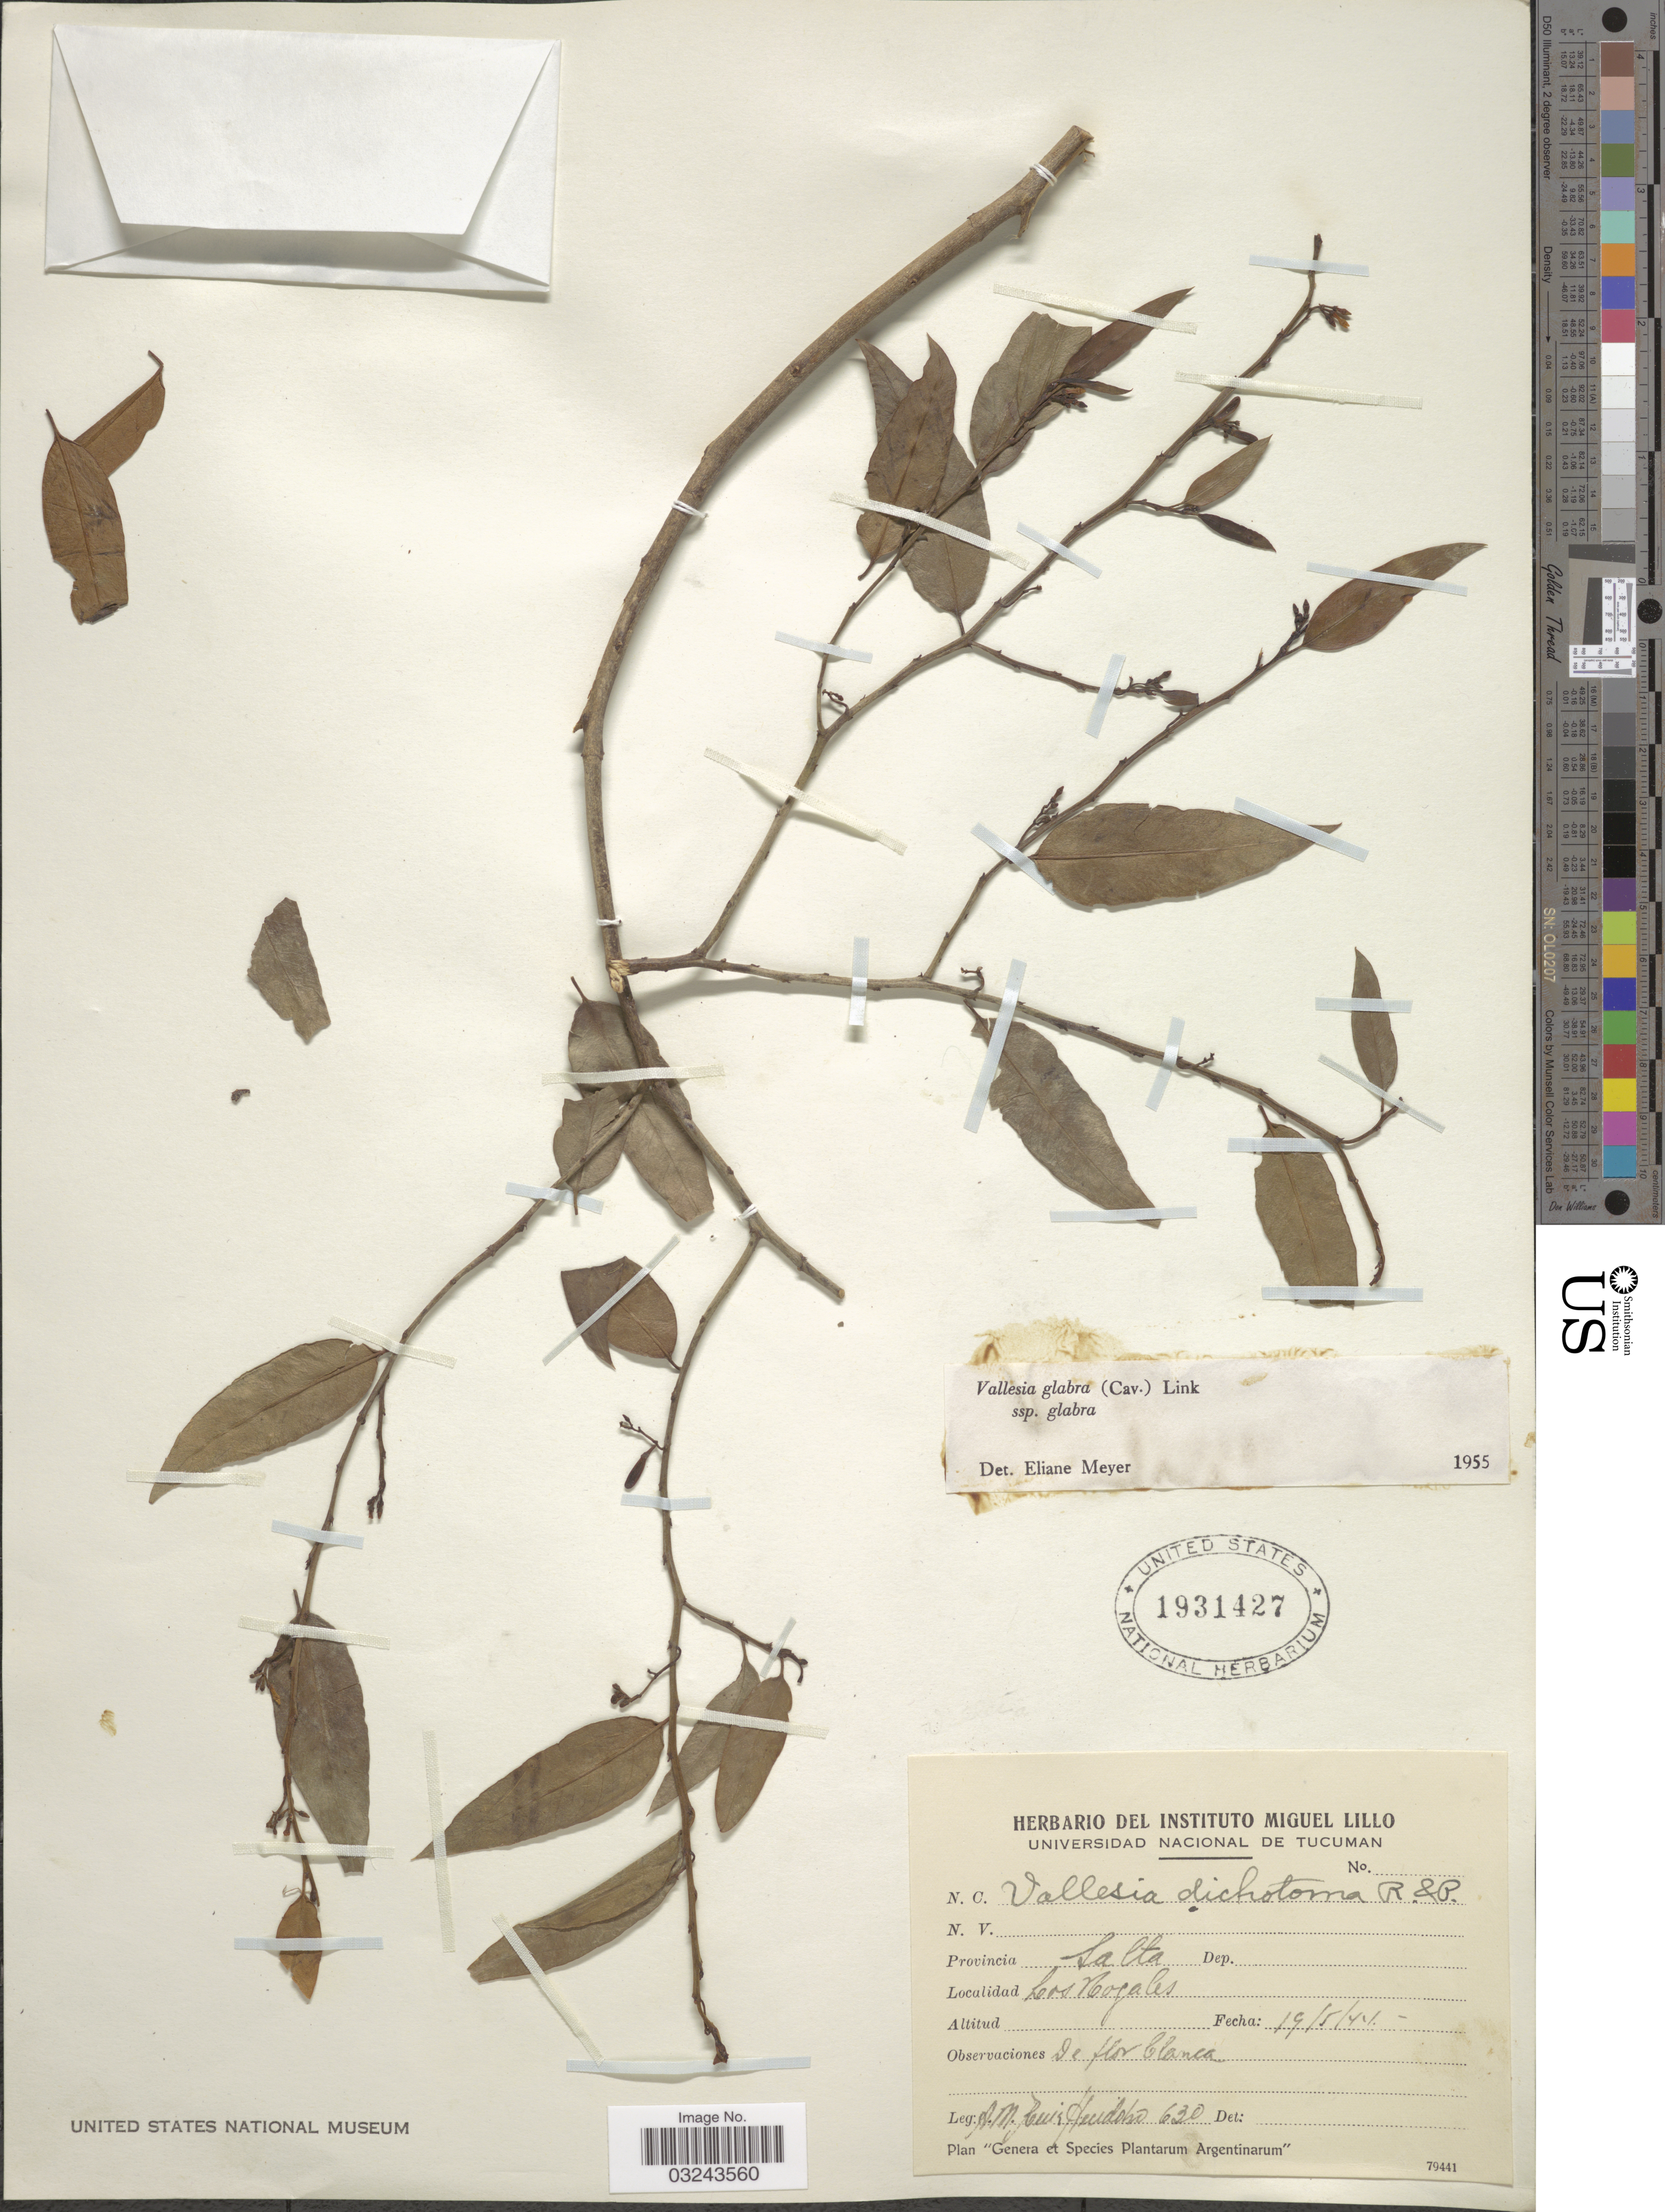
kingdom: Plantae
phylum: Tracheophyta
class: Magnoliopsida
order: Gentianales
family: Apocynaceae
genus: Vallesia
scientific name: Vallesia glabra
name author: (Cav.) Link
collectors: A. Ruiz Huidobo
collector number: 630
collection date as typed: Transcribed d/m/y: 19/5/44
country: Argentina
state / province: Salta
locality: Los Nogales.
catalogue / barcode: US 1931427